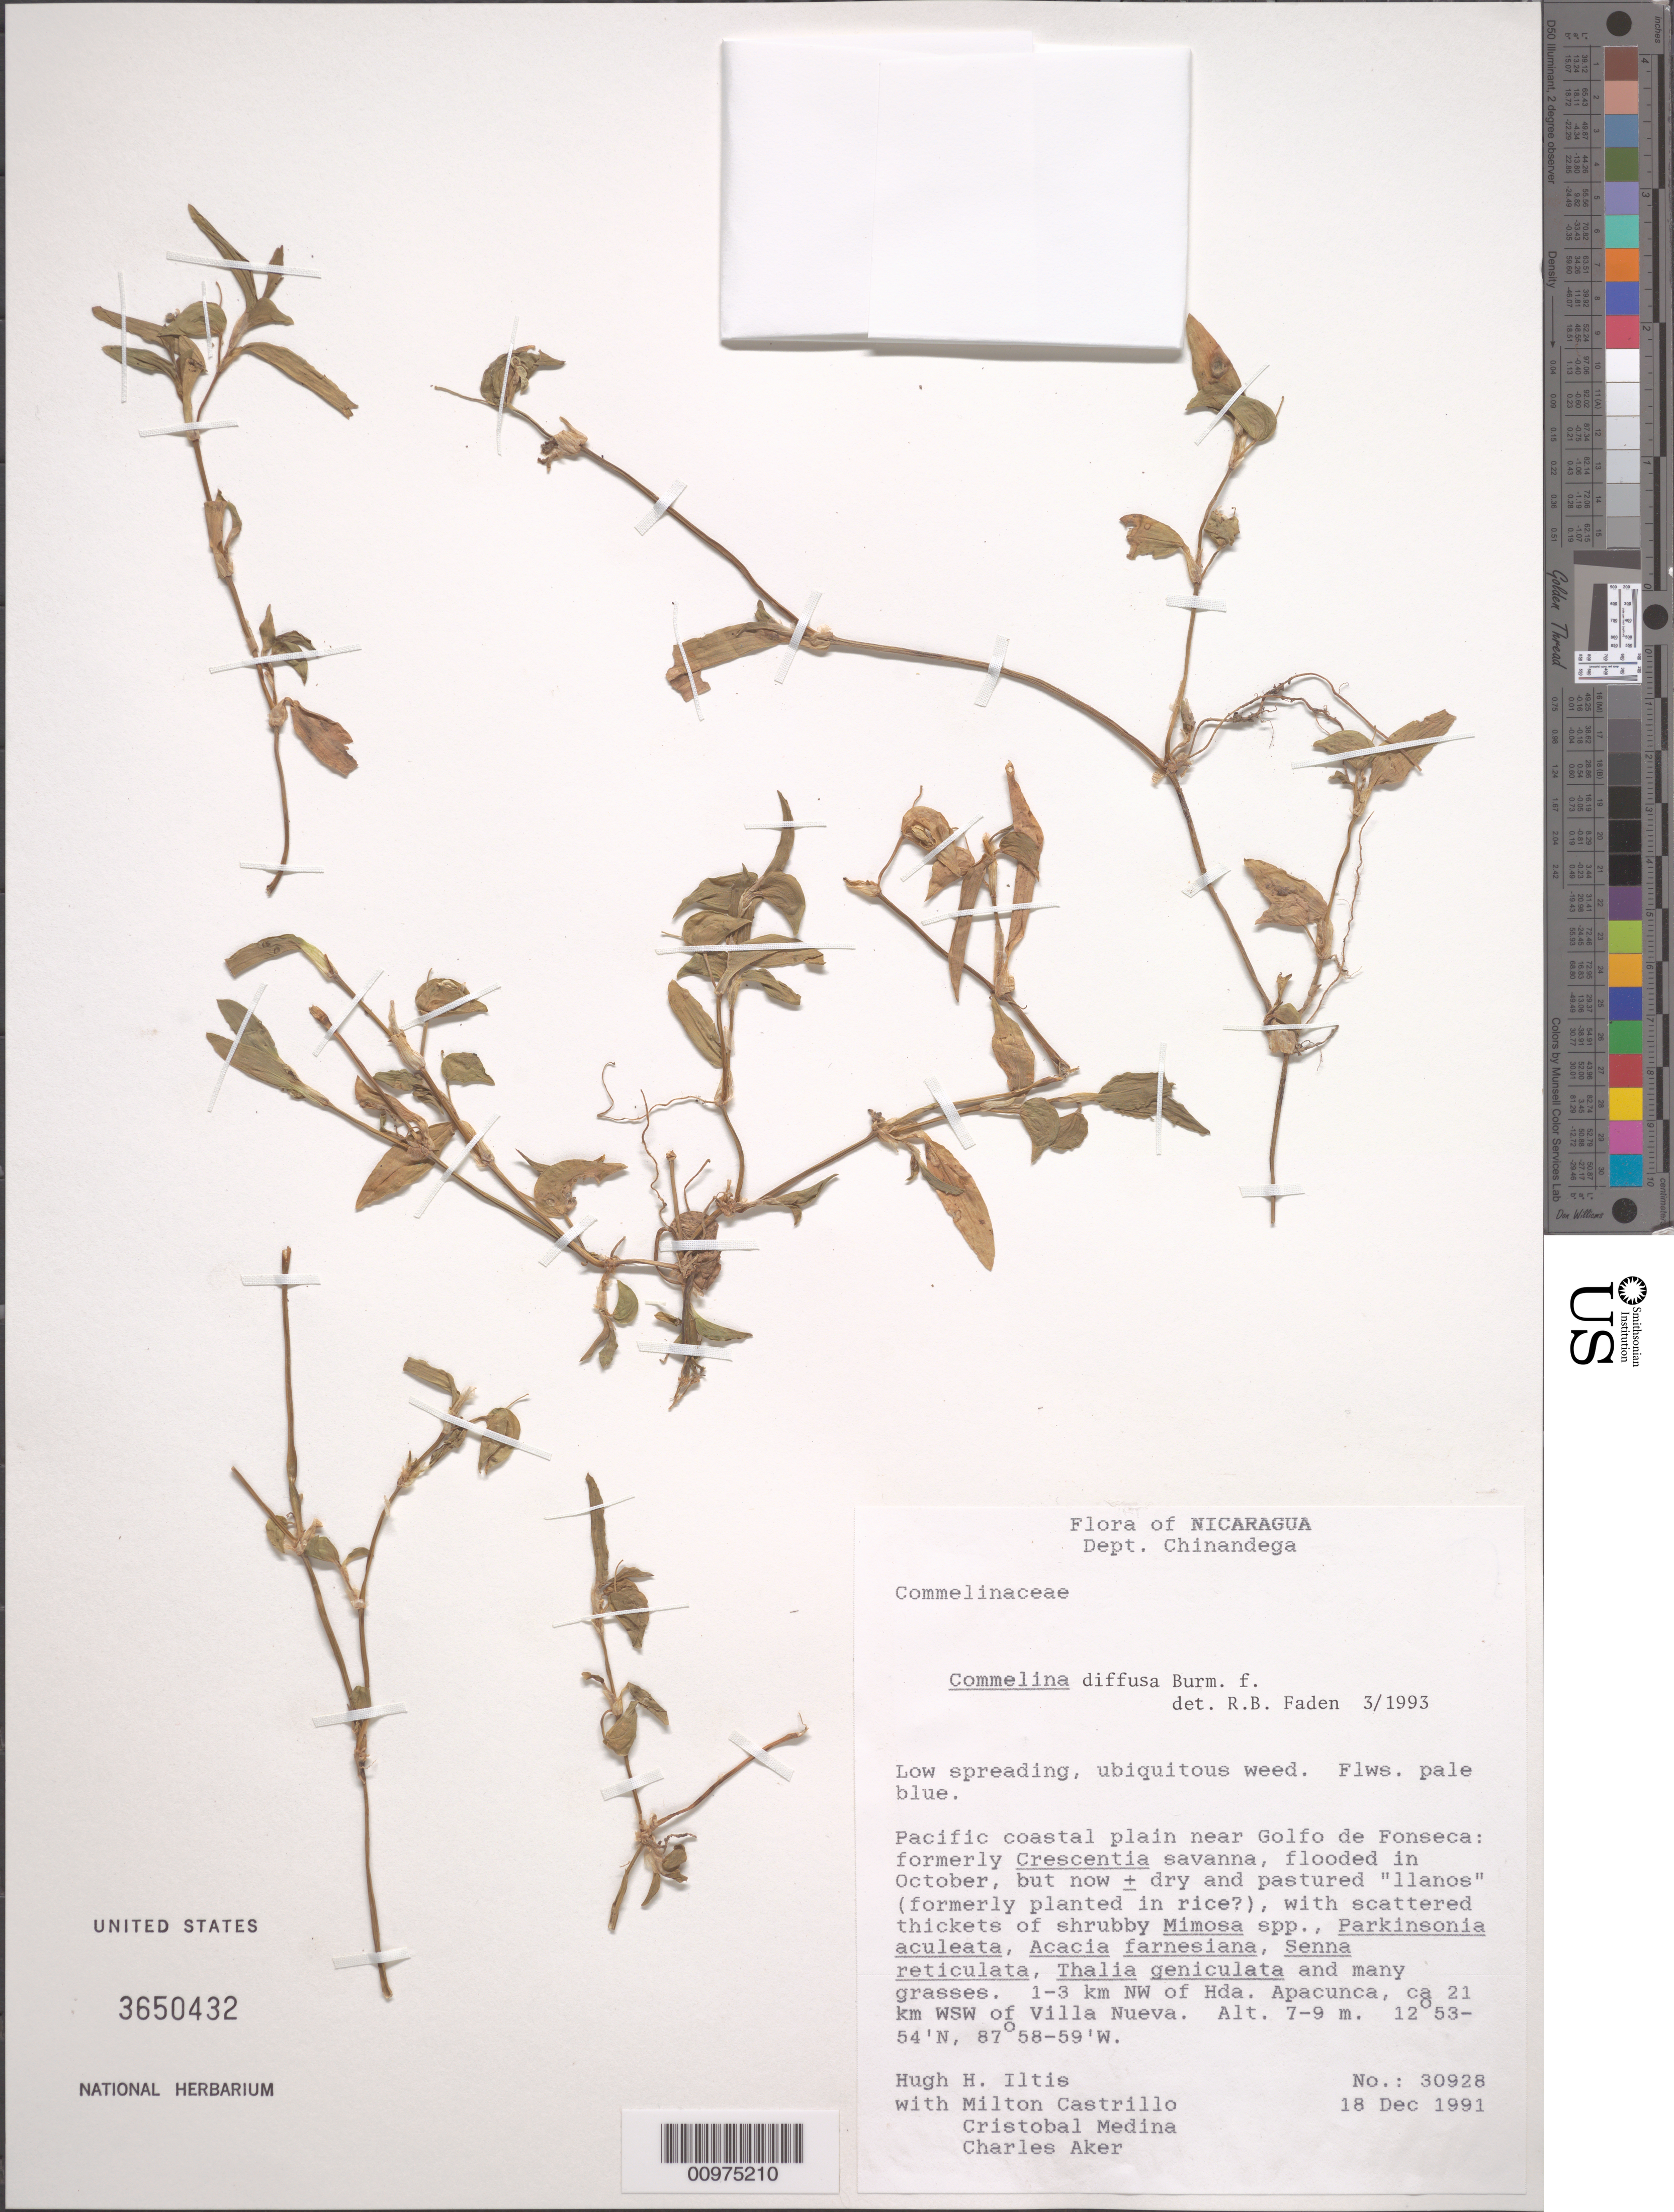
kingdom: Plantae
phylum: Tracheophyta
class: Liliopsida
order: Commelinales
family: Commelinaceae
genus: Commelina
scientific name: Commelina diffusa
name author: Burm. f.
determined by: Faden, Robert B., (US), Smithsonian Institution - National Museum of Natural History (UNITED STATES)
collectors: H. H. Iltis et al.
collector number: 30928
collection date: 1991-12-18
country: Nicaragua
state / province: Chinandega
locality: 1-3 km NW of Hda. Apacunca, ca 21 km WSW of Villa Nueva.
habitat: Pacific coastal plain near Golfo de Fonsedca: formerly rescentia savanna, flooded in October, but now± dry and pastured "llanos" (formerly planted in rice?), with scattered thickets of shrubby Mimosa spp., Parkinsonia aculeata, Acacia farnesiana, Senna reticulata, Thalia geniculata and many grasses.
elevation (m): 7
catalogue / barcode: US 3650432